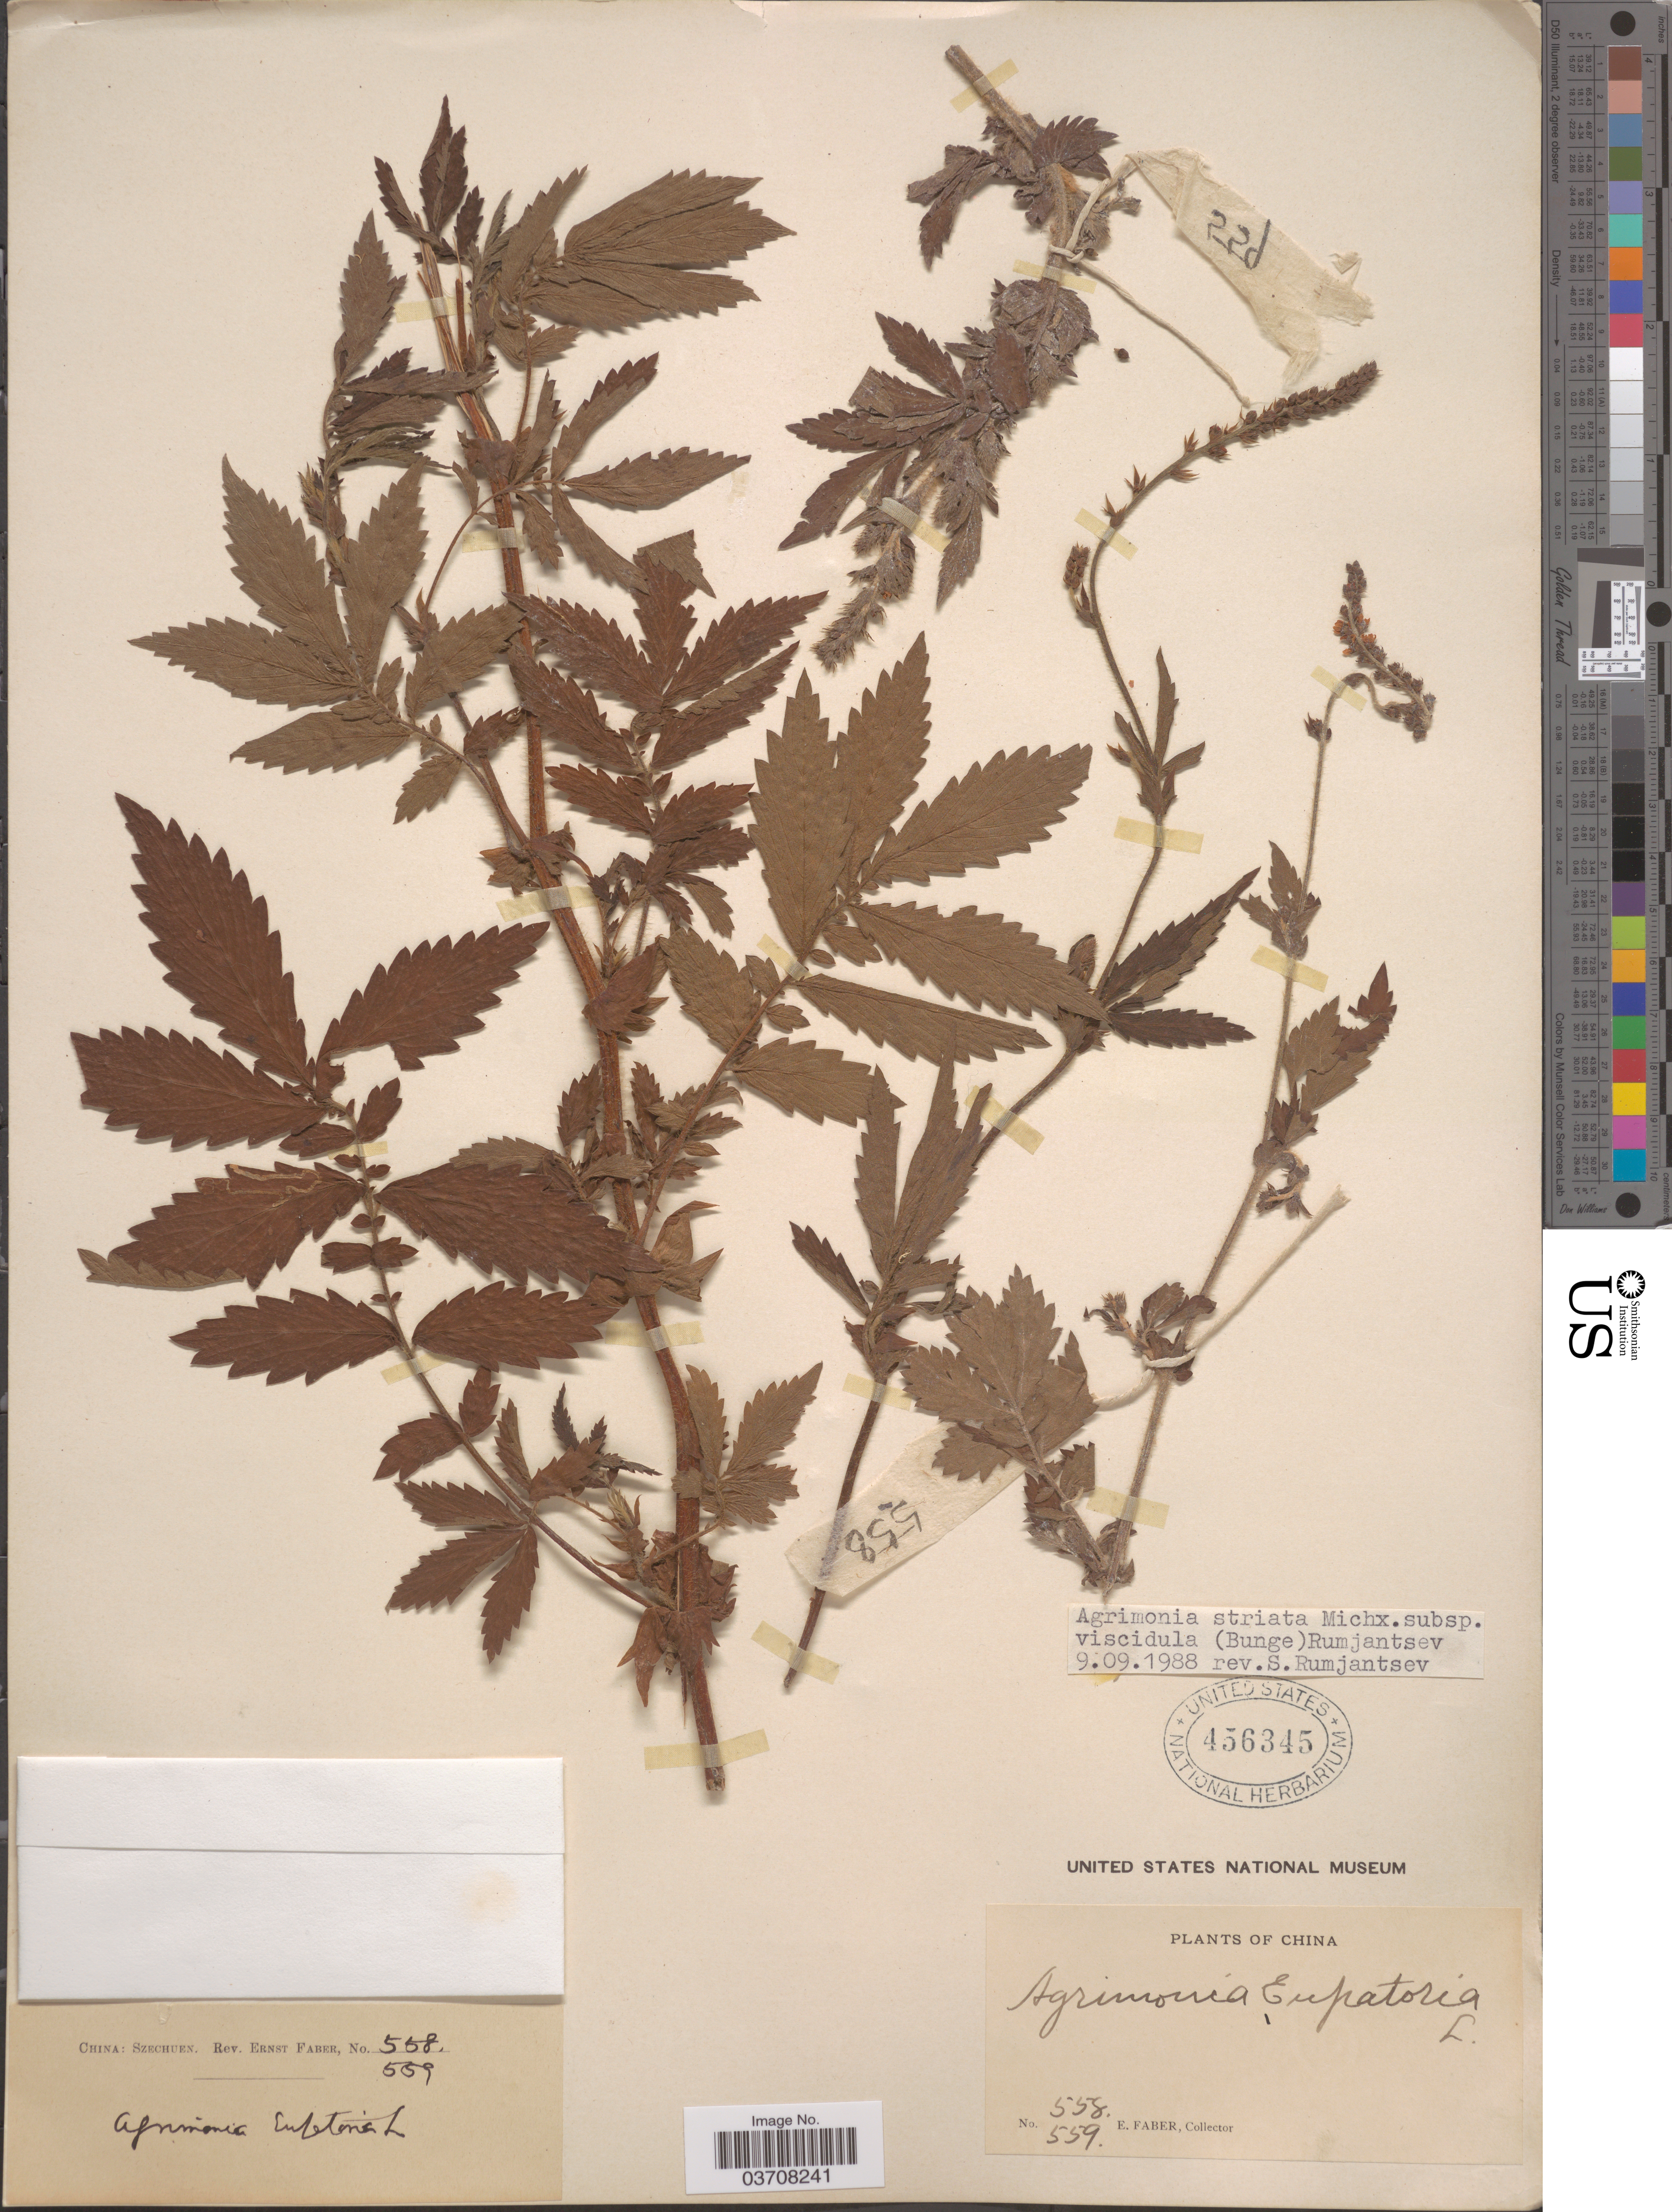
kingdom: Plantae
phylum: Tracheophyta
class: Magnoliopsida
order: Rosales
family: Rosaceae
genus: Agrimonia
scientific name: Agrimonia striata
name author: Michx.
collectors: E. Faber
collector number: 558/559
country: China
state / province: Sichuan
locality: Szechuen.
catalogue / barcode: US 456345